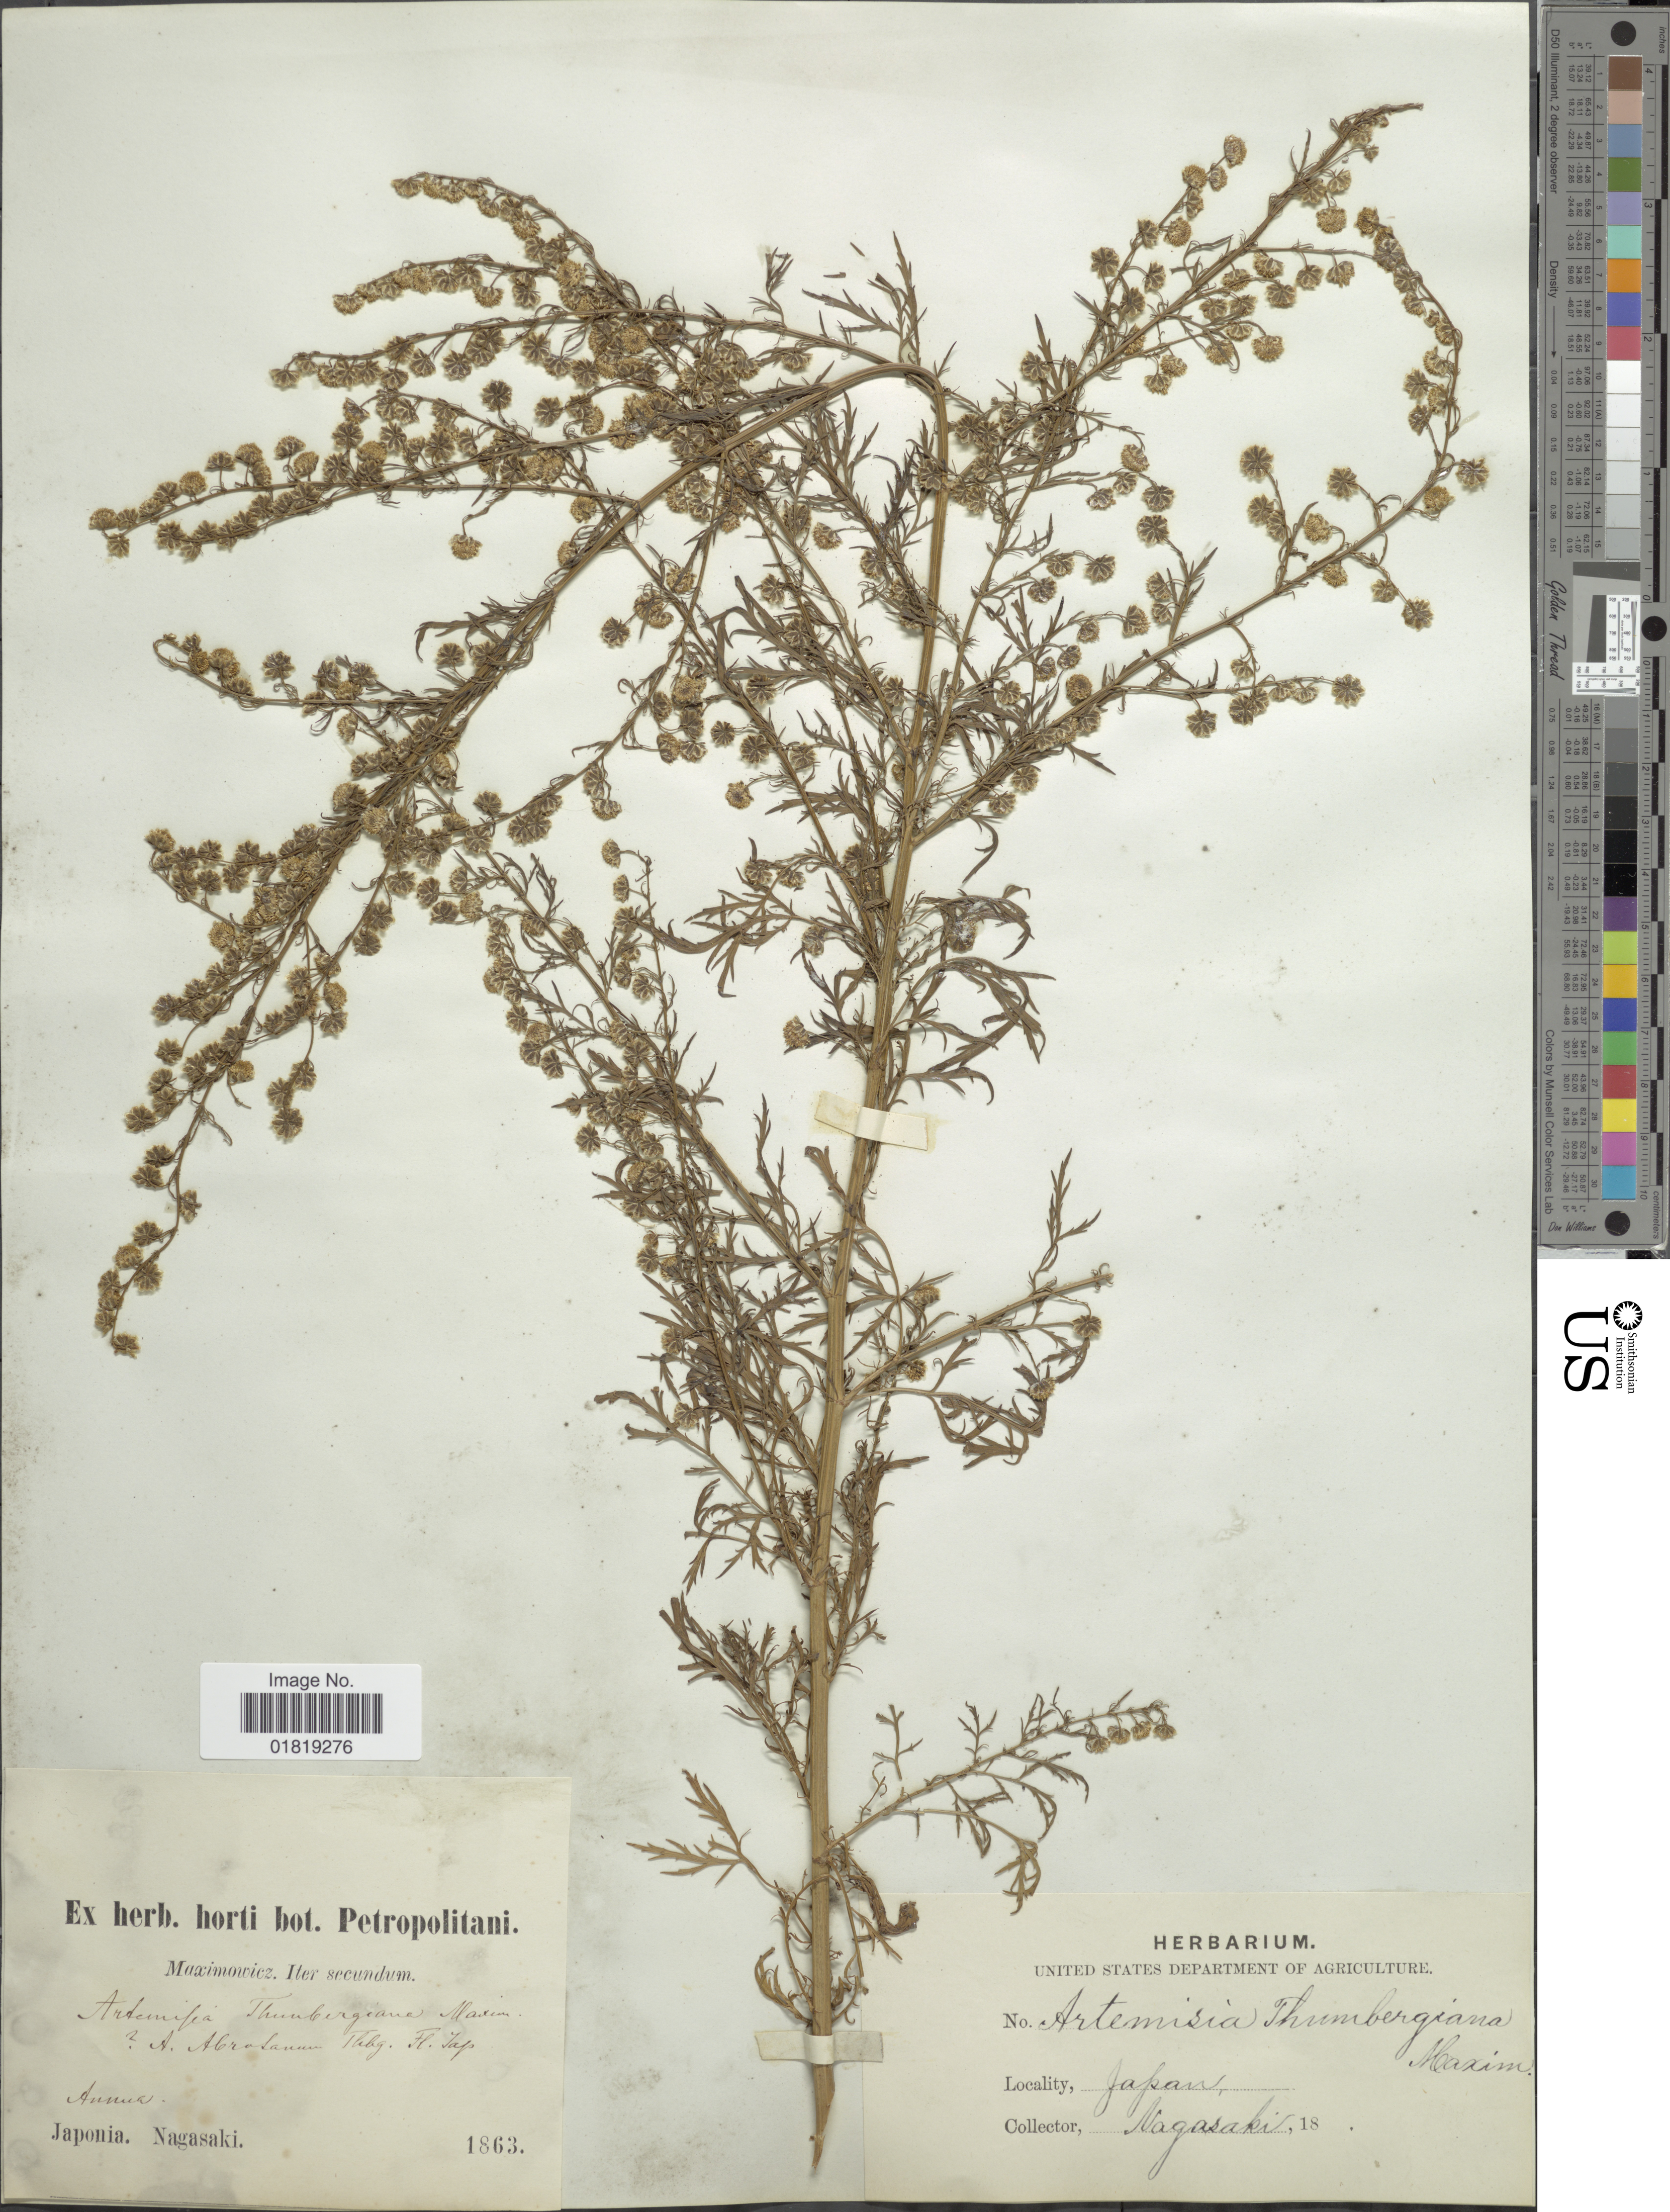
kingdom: Plantae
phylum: Tracheophyta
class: Magnoliopsida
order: Asterales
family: Asteraceae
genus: Artemisia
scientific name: Artemisia thunbergiana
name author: Maxim.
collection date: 1863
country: Japan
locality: Nagasaki